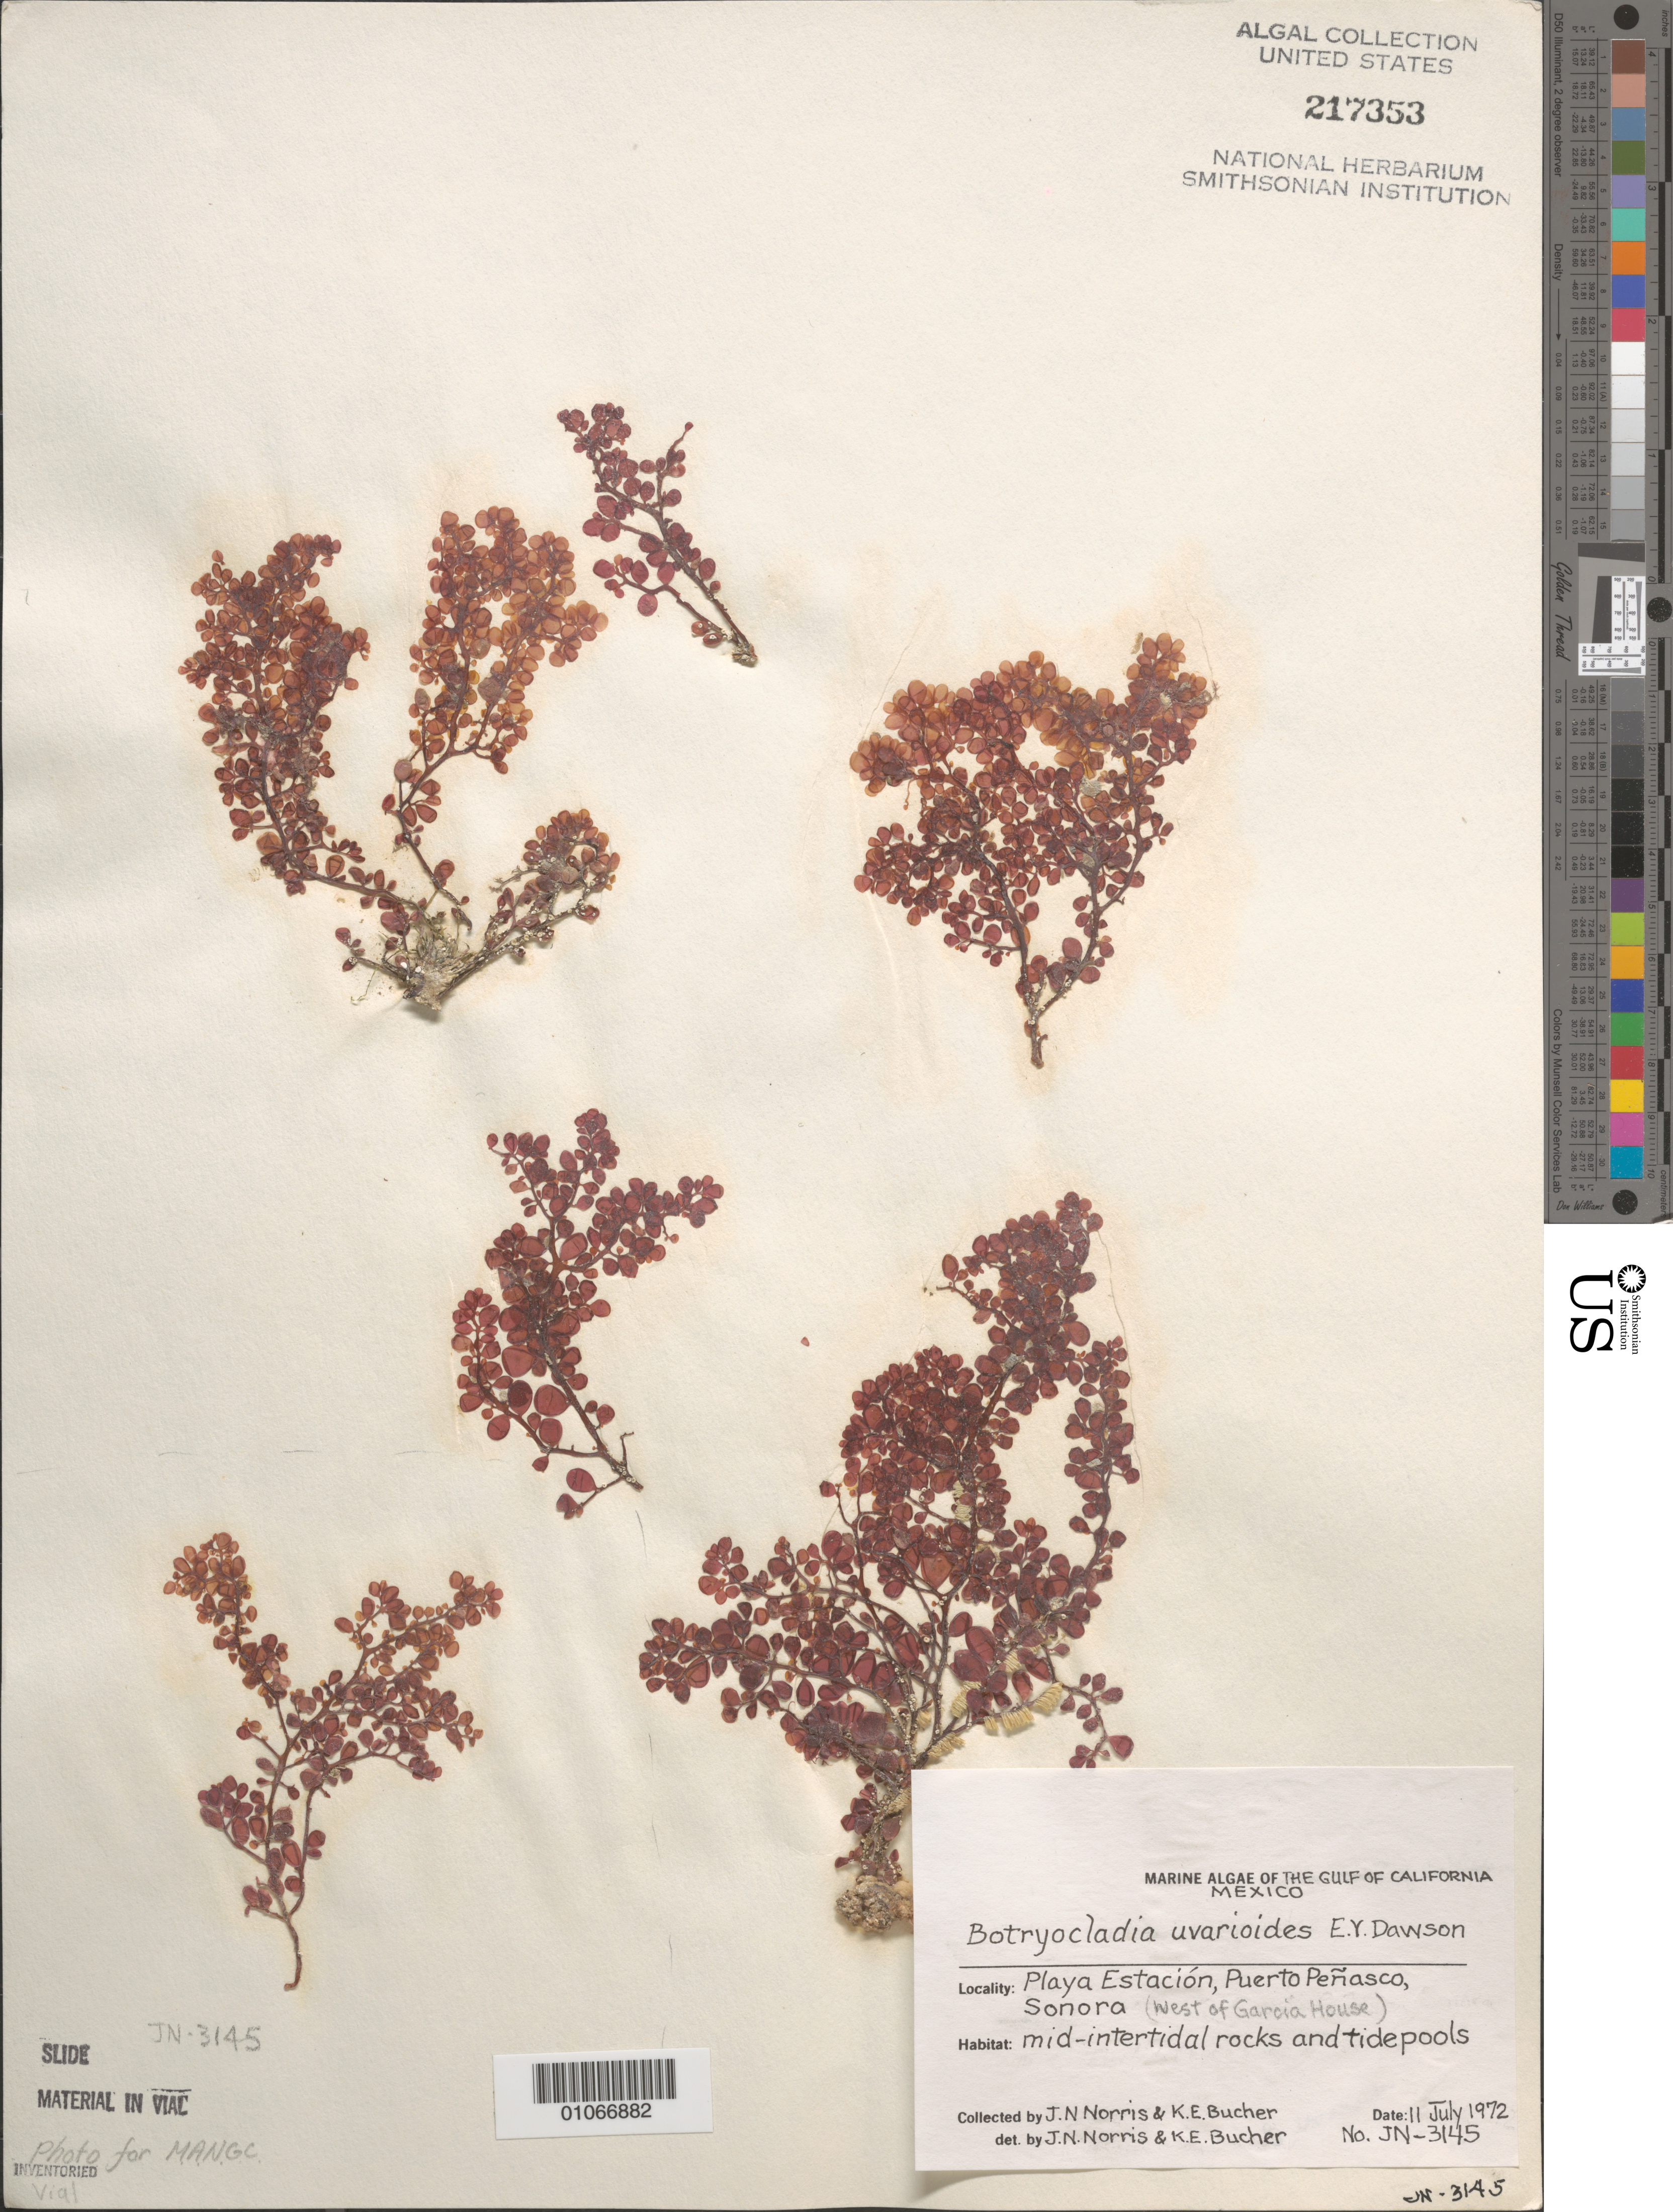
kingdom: Plantae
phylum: Rhodophyta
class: Florideophyceae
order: Rhodymeniales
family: Rhodymeniaceae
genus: Botryocladia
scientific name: Botryocladia uvarioides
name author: E.Y. Dawson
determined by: Norris, J. N.; Bucher, K. E.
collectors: J. N. Norris & K. E. Bucher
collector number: JN-3145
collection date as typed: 11 Jul 1972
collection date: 1972-07-11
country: Mexico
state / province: Sonora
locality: Playa Estacion, Puerto Penasco, west of Garcia House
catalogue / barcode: US 217353